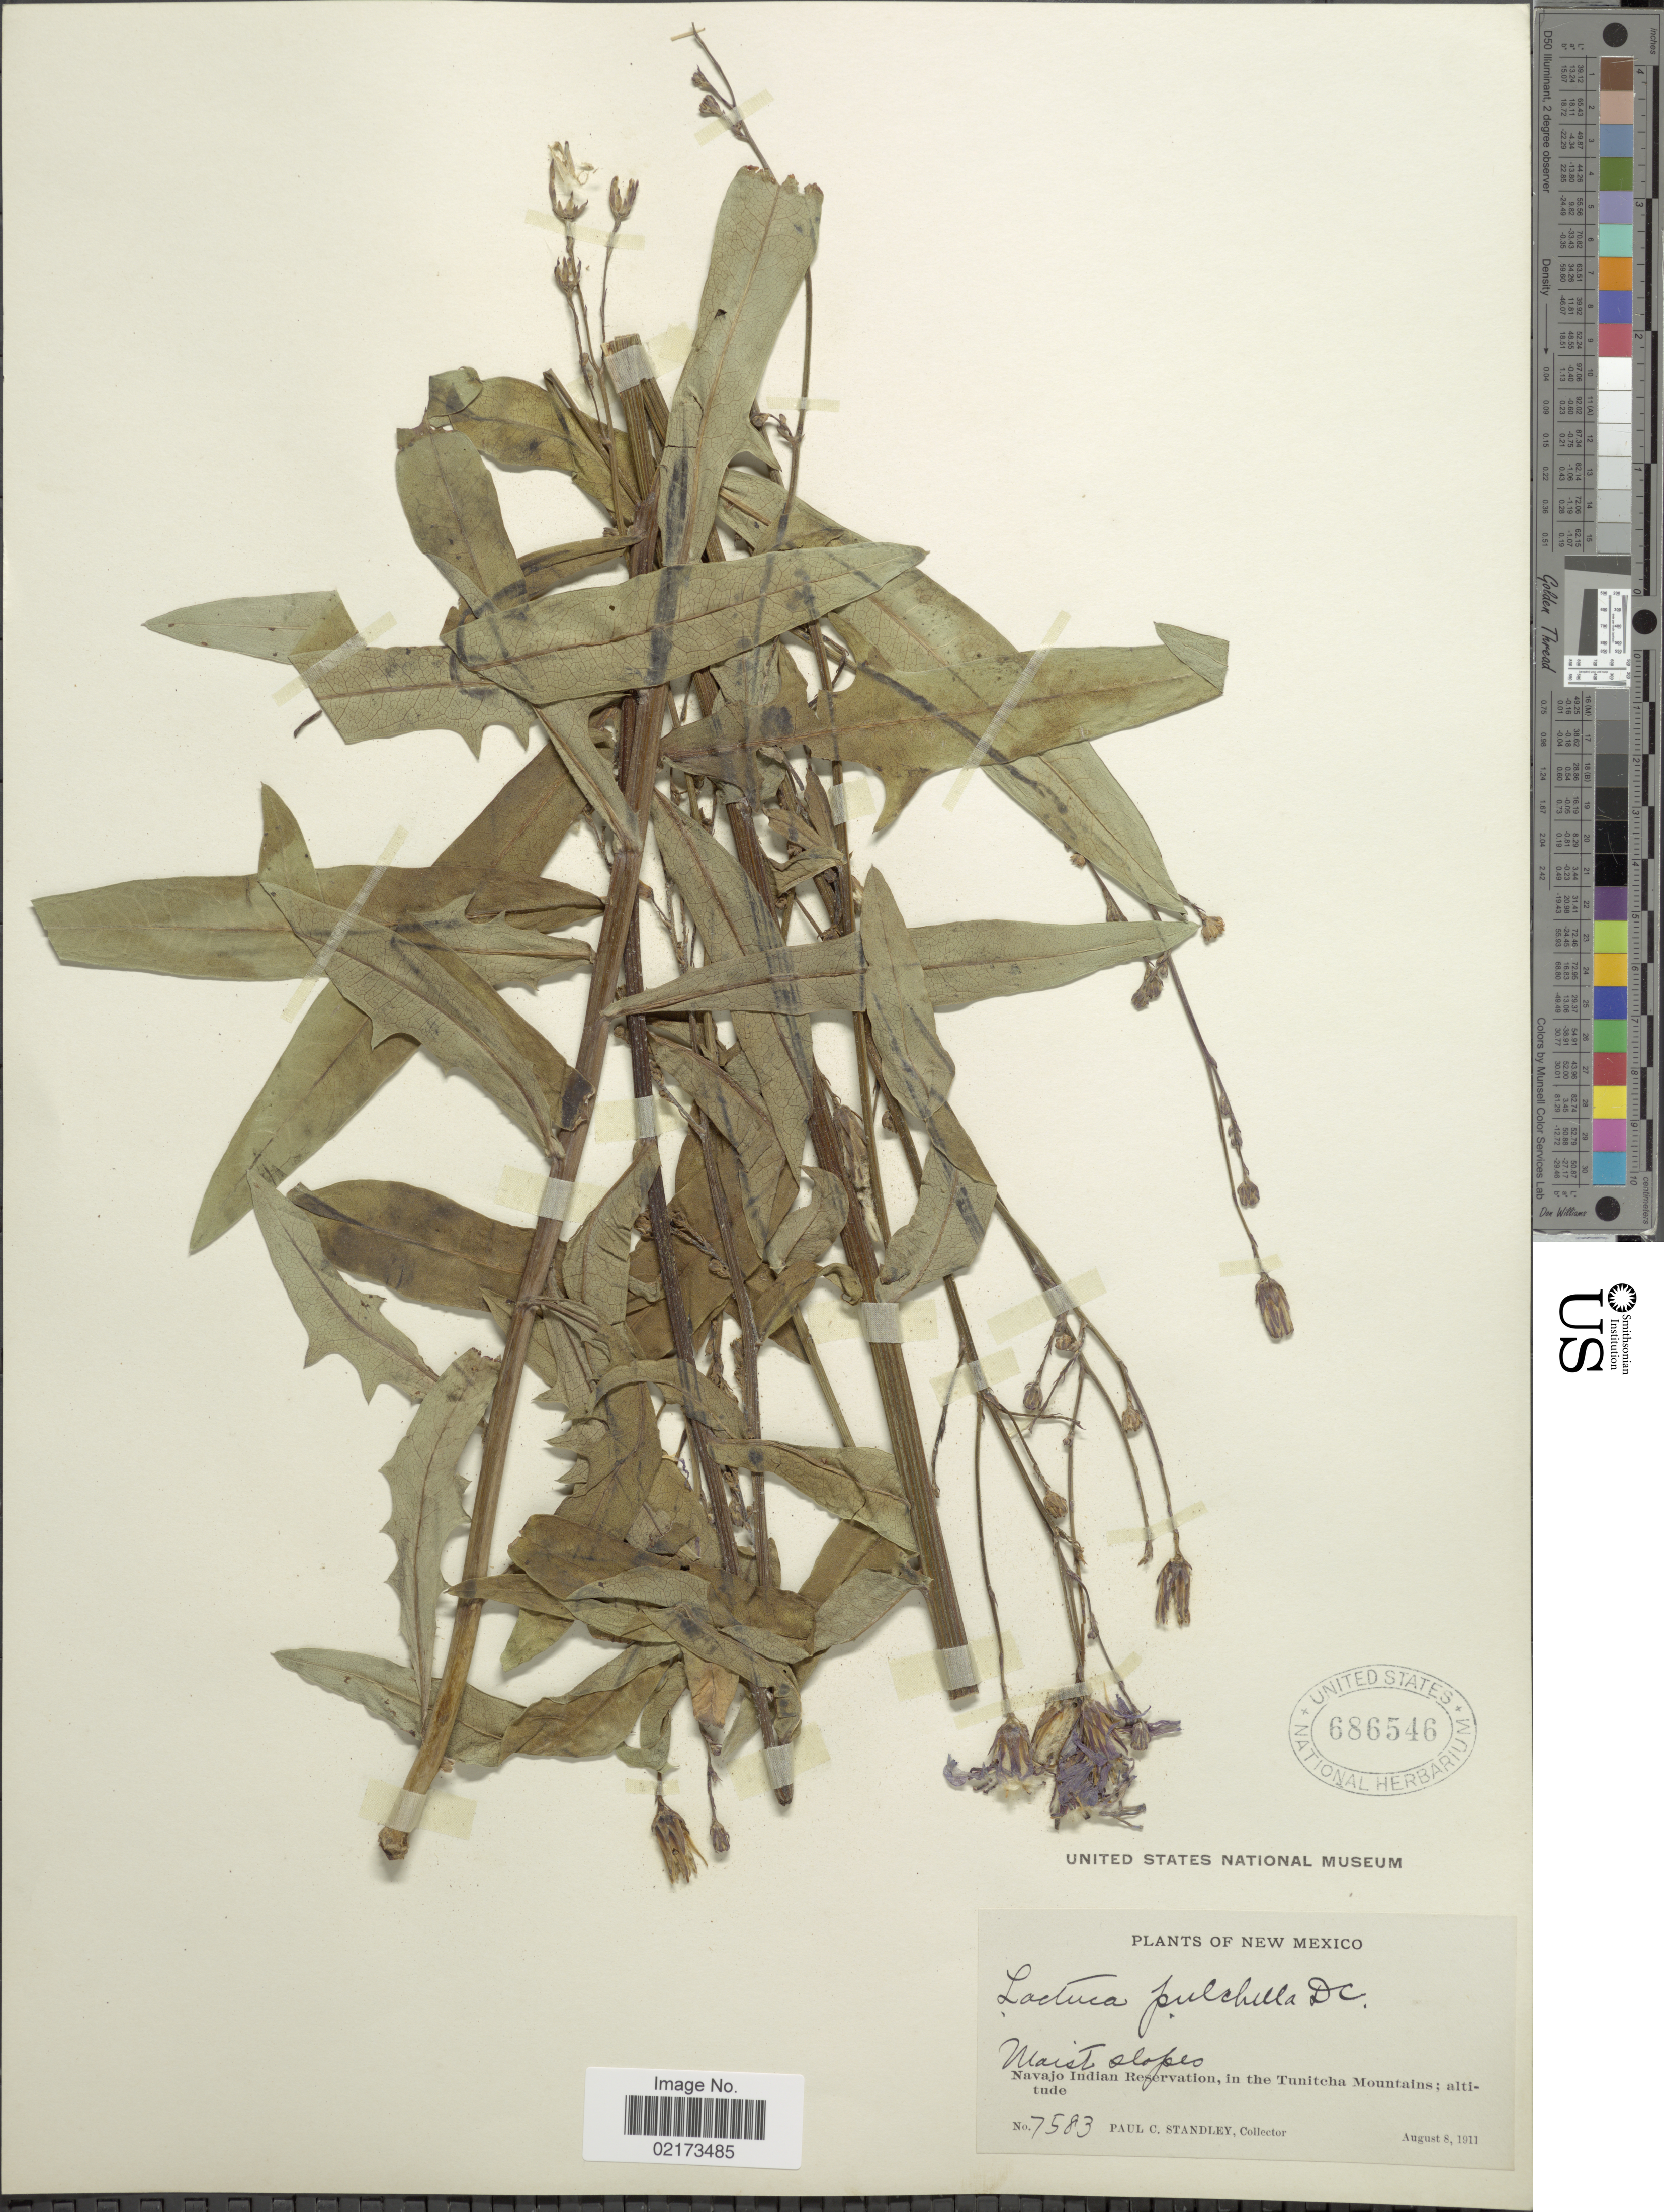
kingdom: Plantae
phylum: Tracheophyta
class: Magnoliopsida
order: Asterales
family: Asteraceae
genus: Lactuca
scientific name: Lactuca tatarica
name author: (L.) C.A. Mey.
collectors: P. C. Standley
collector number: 7583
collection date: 1911-08-08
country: United States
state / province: New Mexico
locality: Navajo Indian Reservation, in the Tunitcha Mountains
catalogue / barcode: US 686546